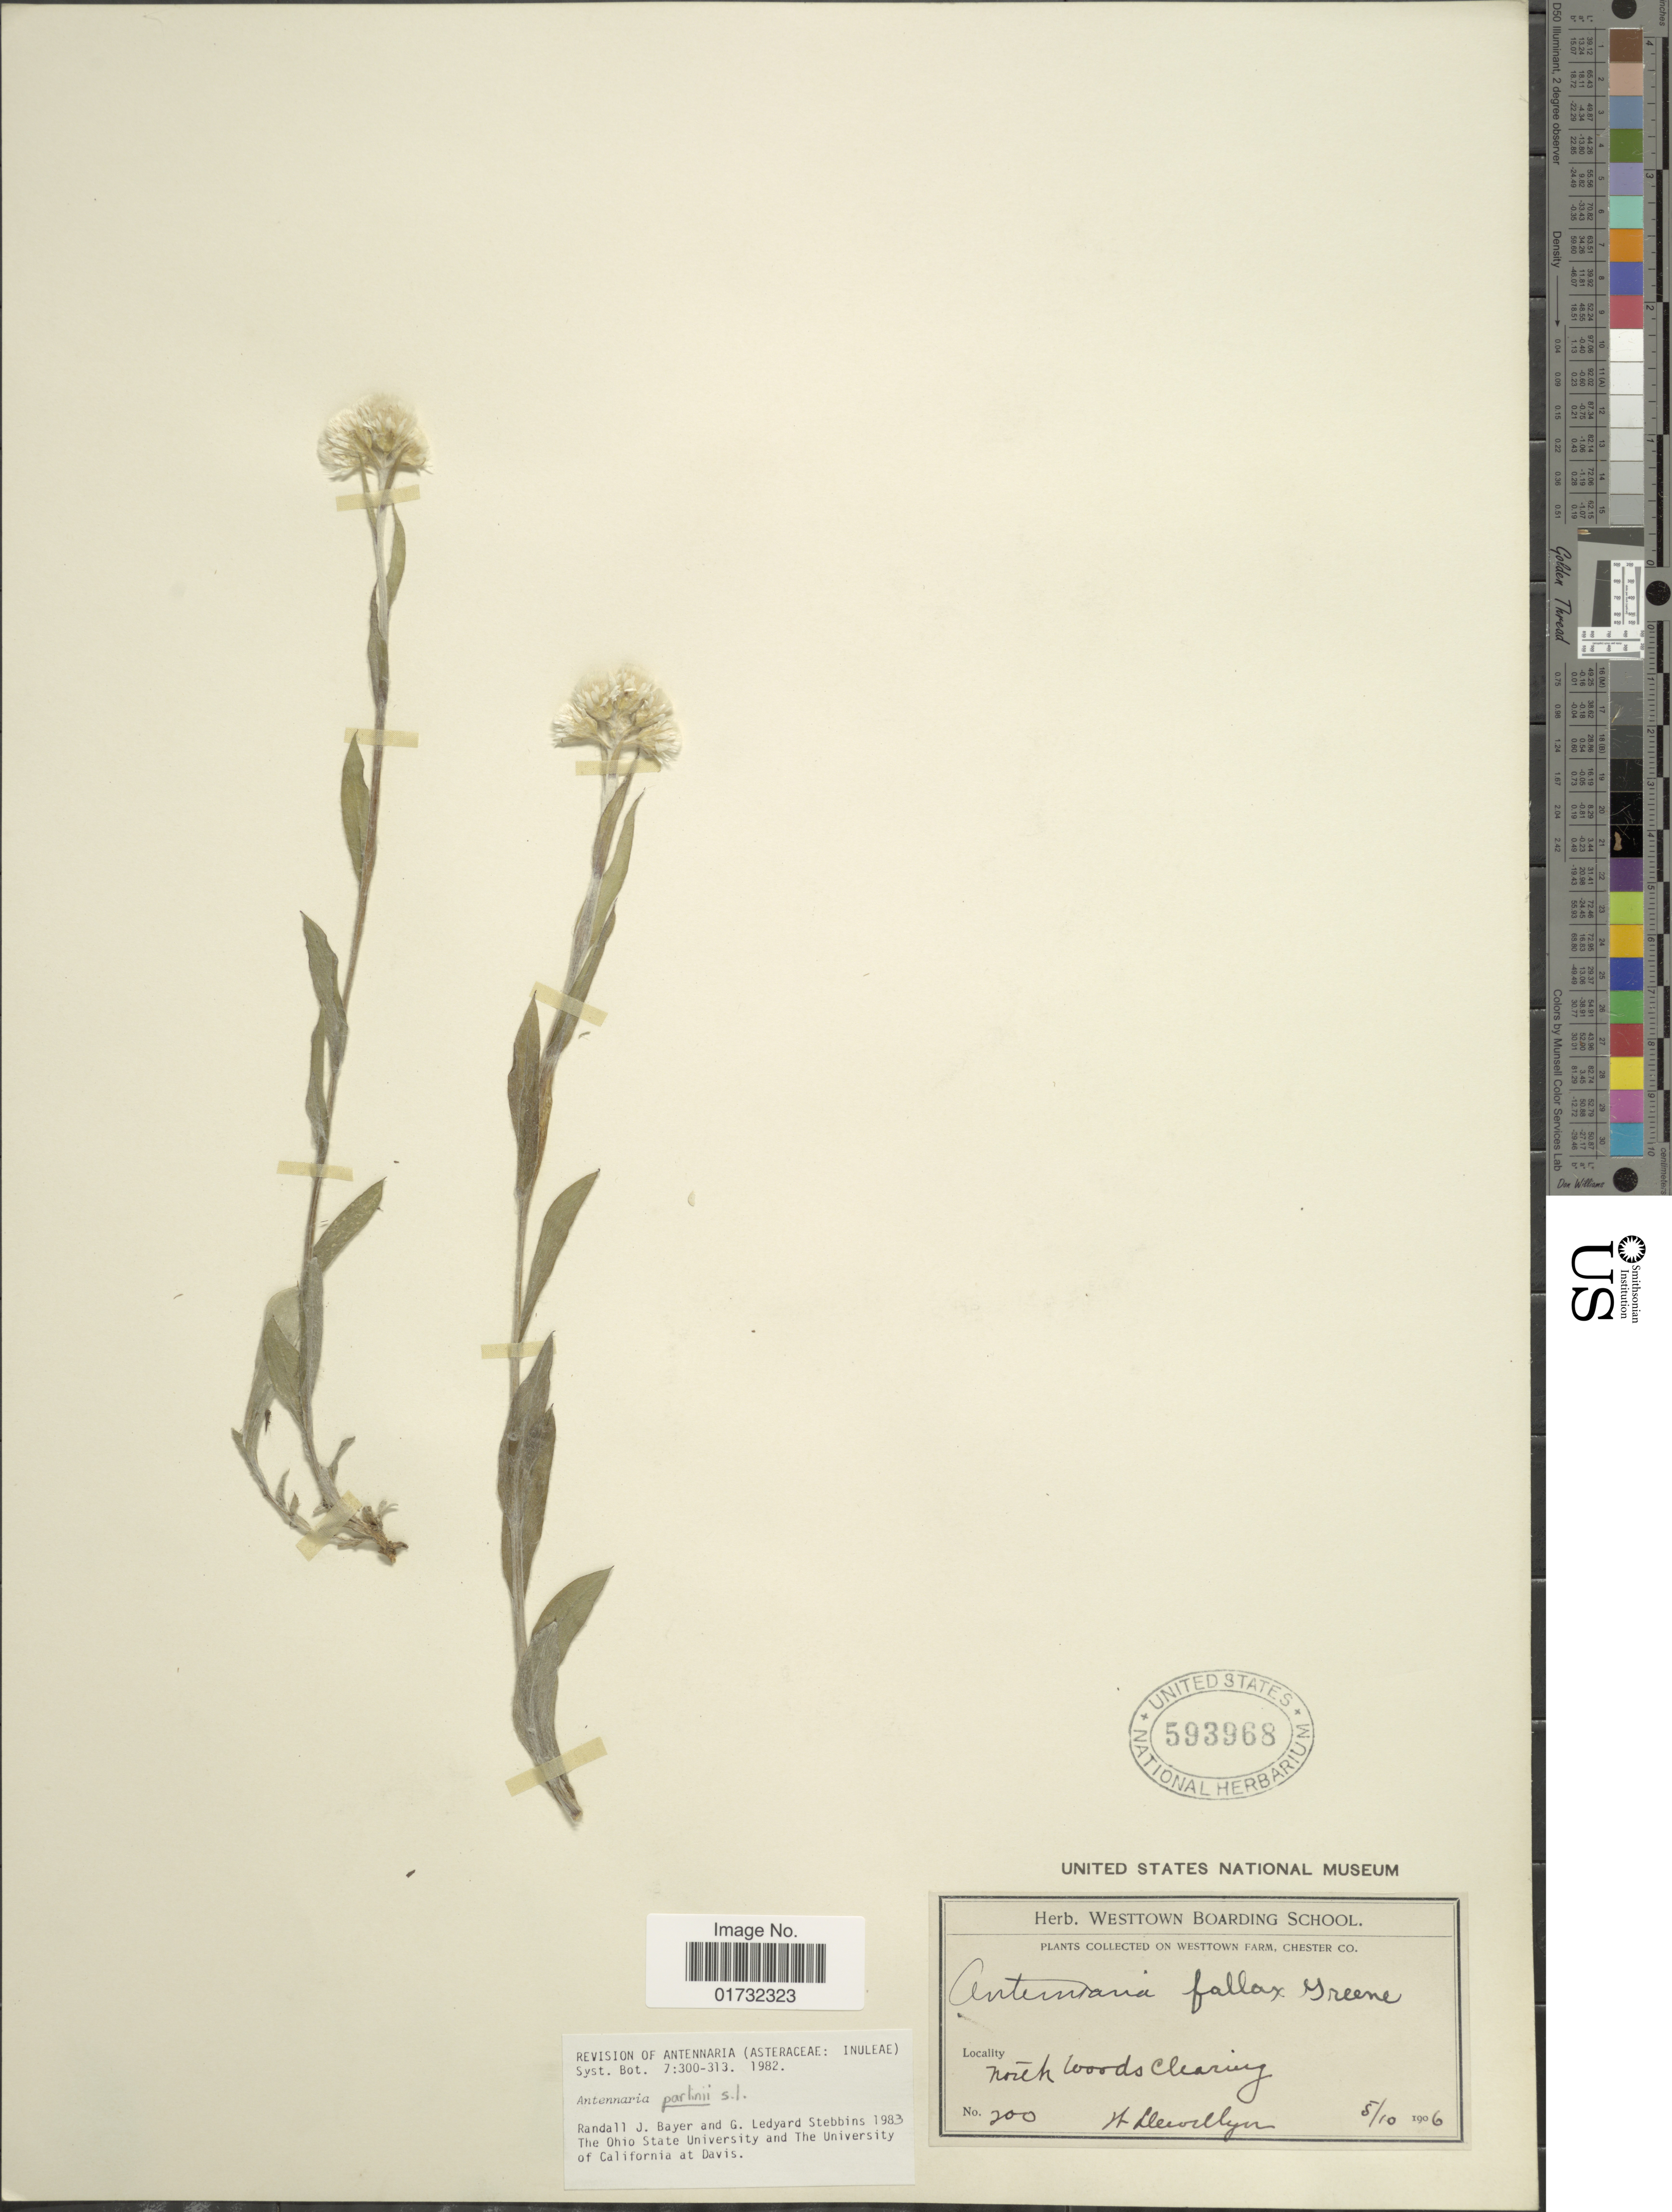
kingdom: Plantae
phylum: Tracheophyta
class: Magnoliopsida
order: Asterales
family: Asteraceae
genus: Antennaria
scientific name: Antennaria parlinii subsp. parlinii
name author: Fernald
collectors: L. Llewellyn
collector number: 200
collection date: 1906-05-10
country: United States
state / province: Pennsylvania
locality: Westtown Farm, Chester Co.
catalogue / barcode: US 593968